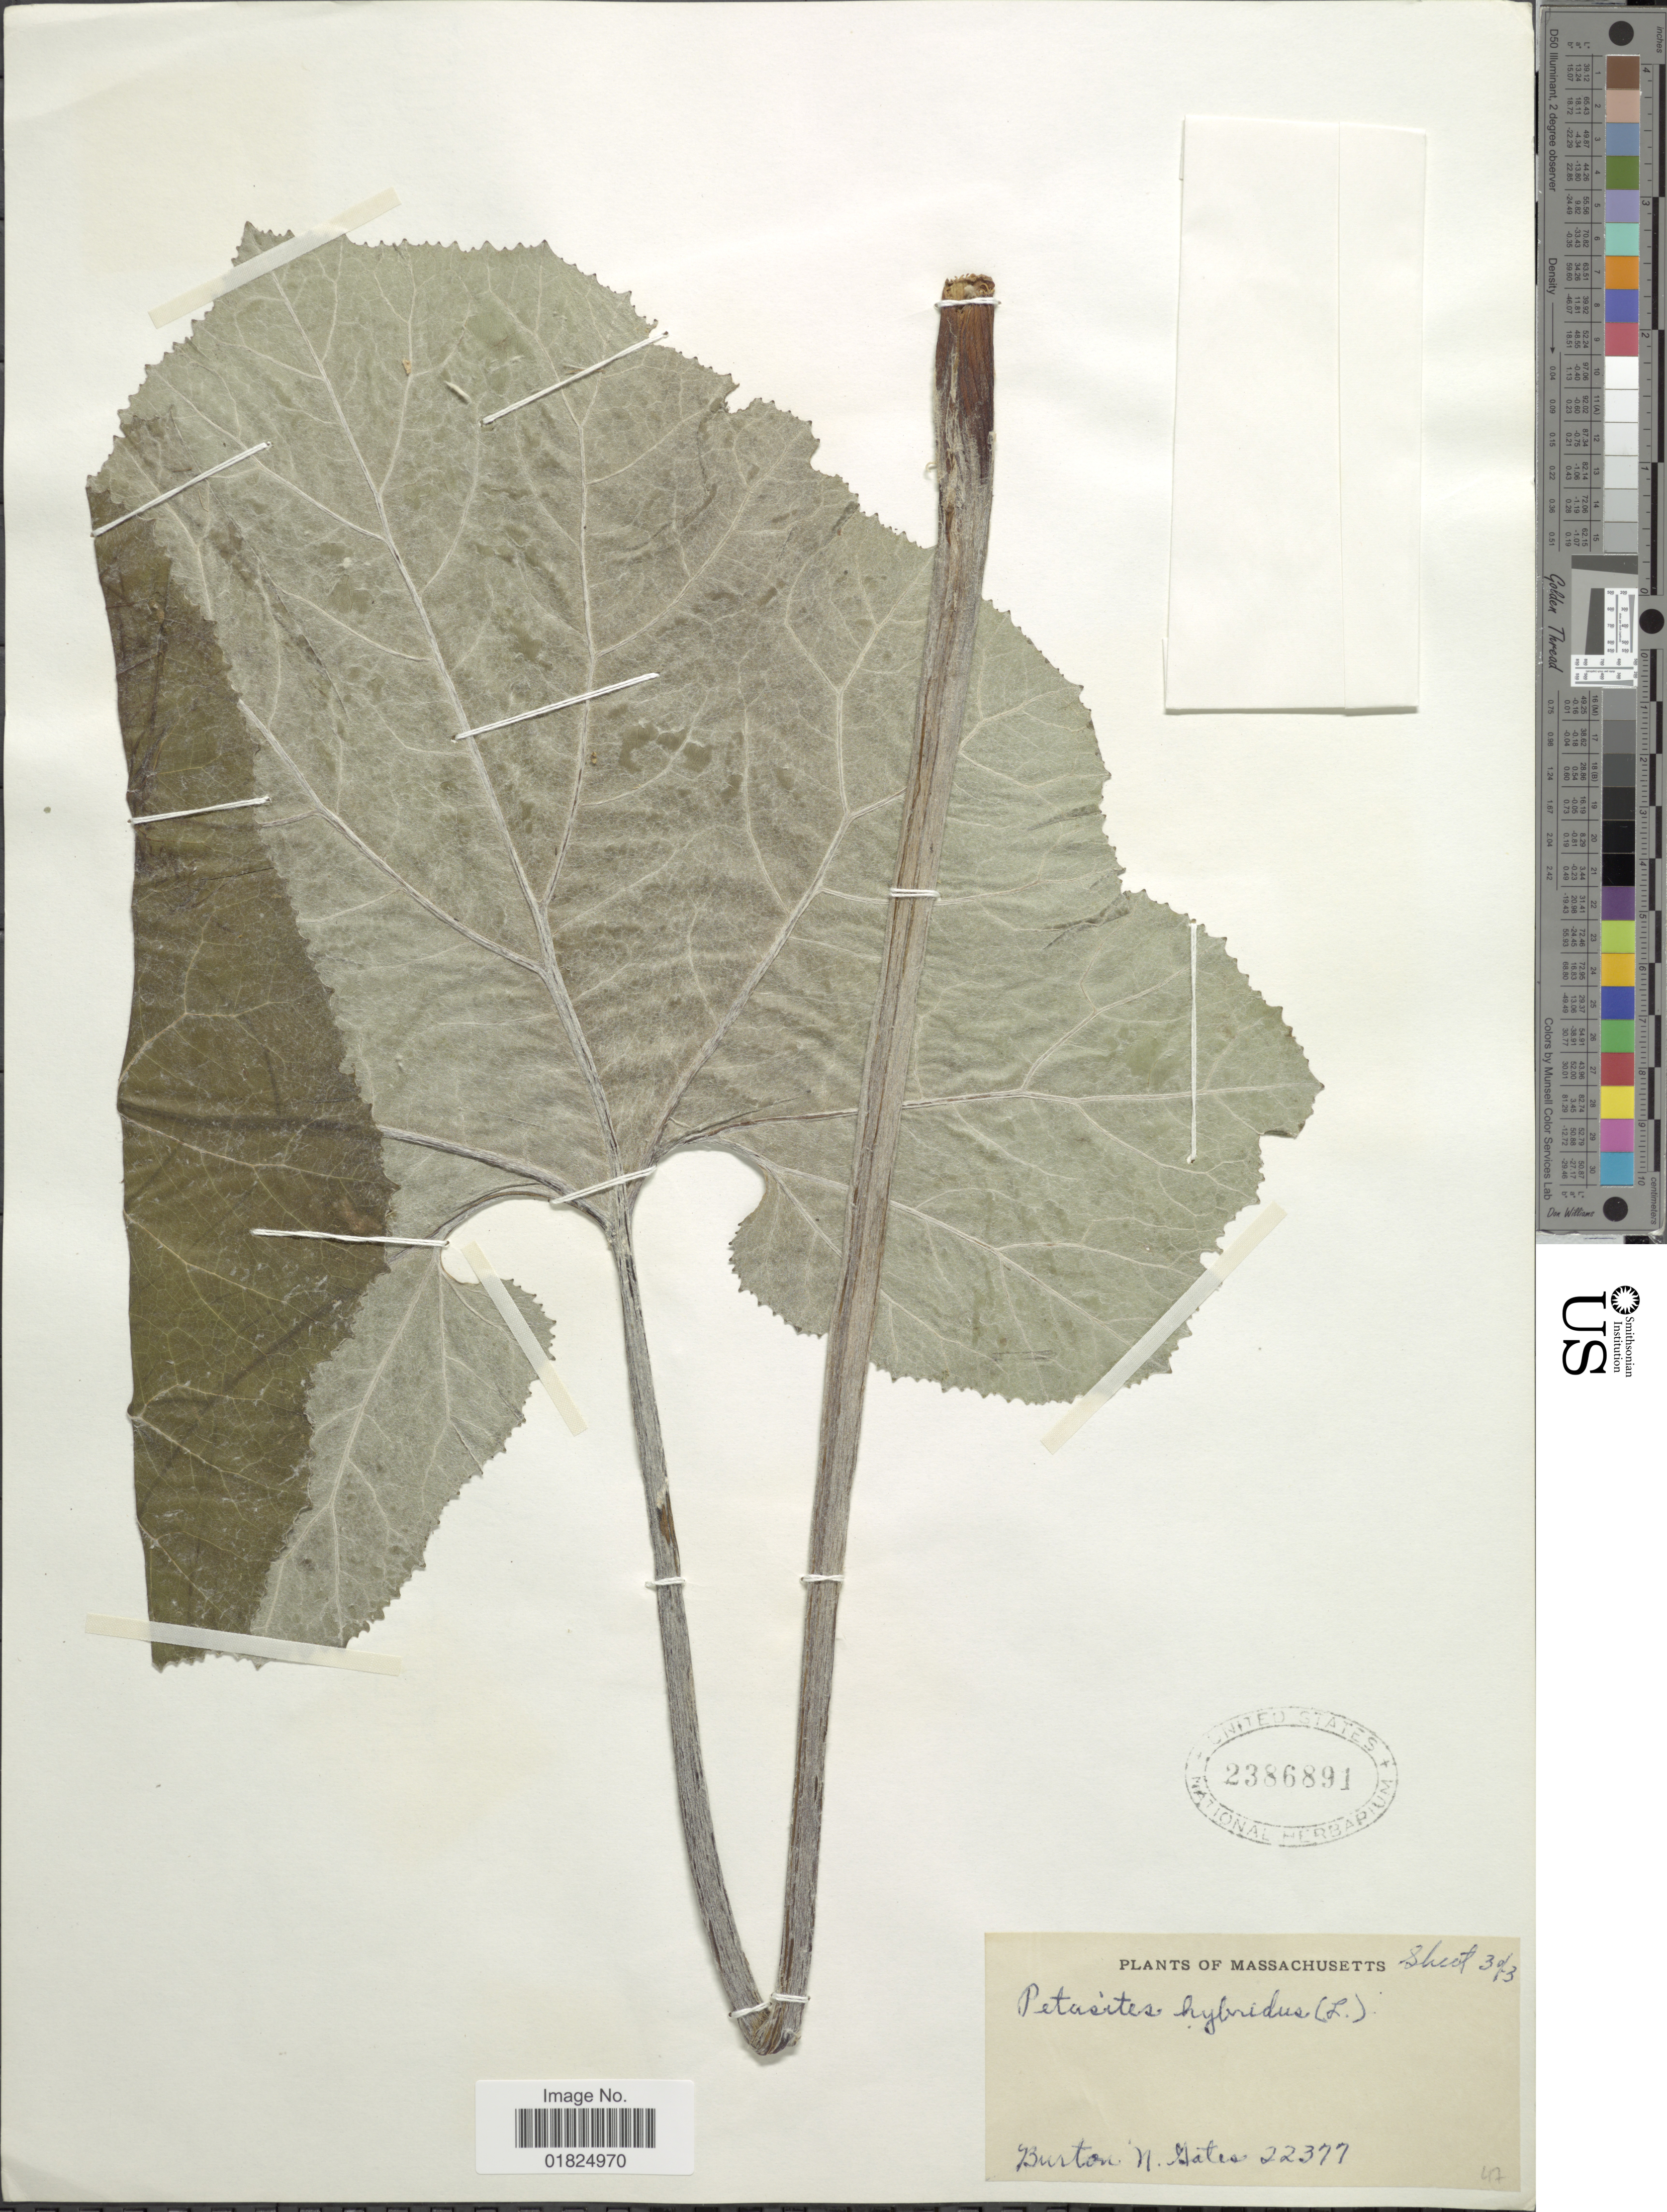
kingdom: Plantae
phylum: Tracheophyta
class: Magnoliopsida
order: Asterales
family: Asteraceae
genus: Petasites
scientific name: Petasites hybridus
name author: (L.) G. Gaertn. et al.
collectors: B. N. Gates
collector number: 22377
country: United States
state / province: Massachusetts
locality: Massachusetts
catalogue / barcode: US 2386891